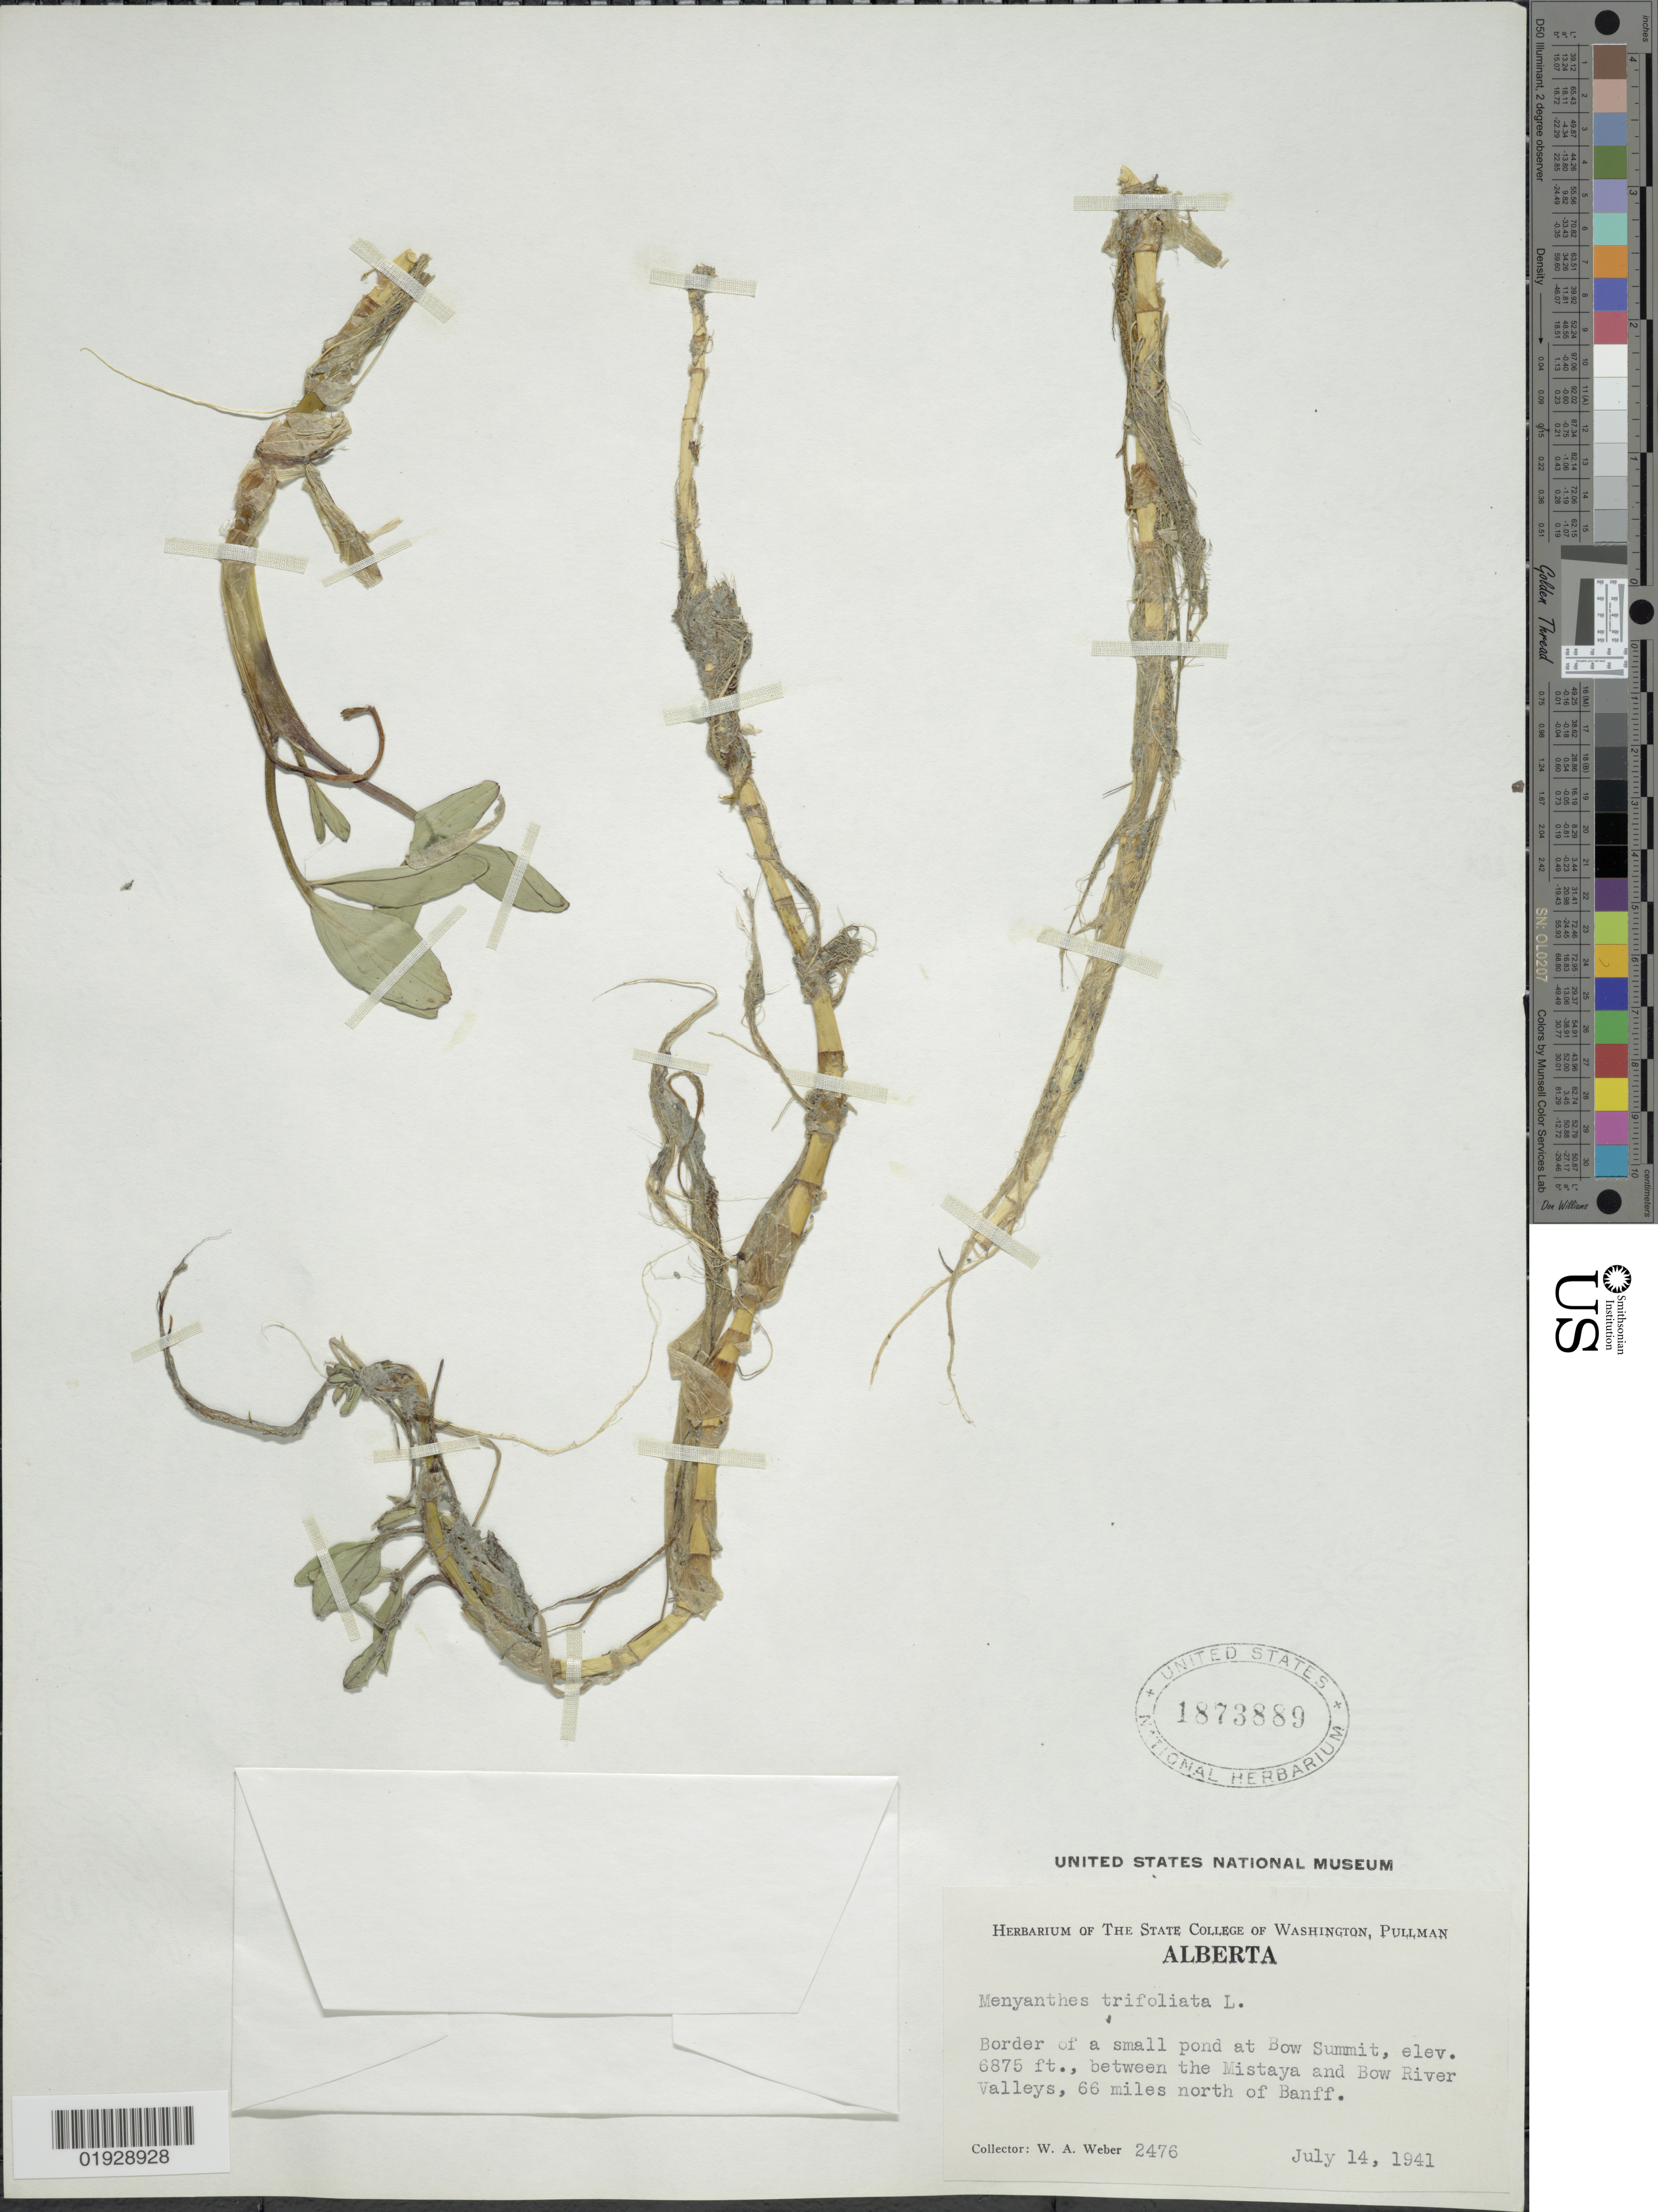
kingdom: Plantae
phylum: Tracheophyta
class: Magnoliopsida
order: Asterales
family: Menyanthaceae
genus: Menyanthes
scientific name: Menyanthes trifoliata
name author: L.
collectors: W. A. Weber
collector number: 2476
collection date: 1941-07-14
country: Canada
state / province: Alberta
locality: Border of a small pond at Bow Summit, between the Mistaya and Bow River Valleys, 66 miles north of Banff.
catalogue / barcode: US 1873889